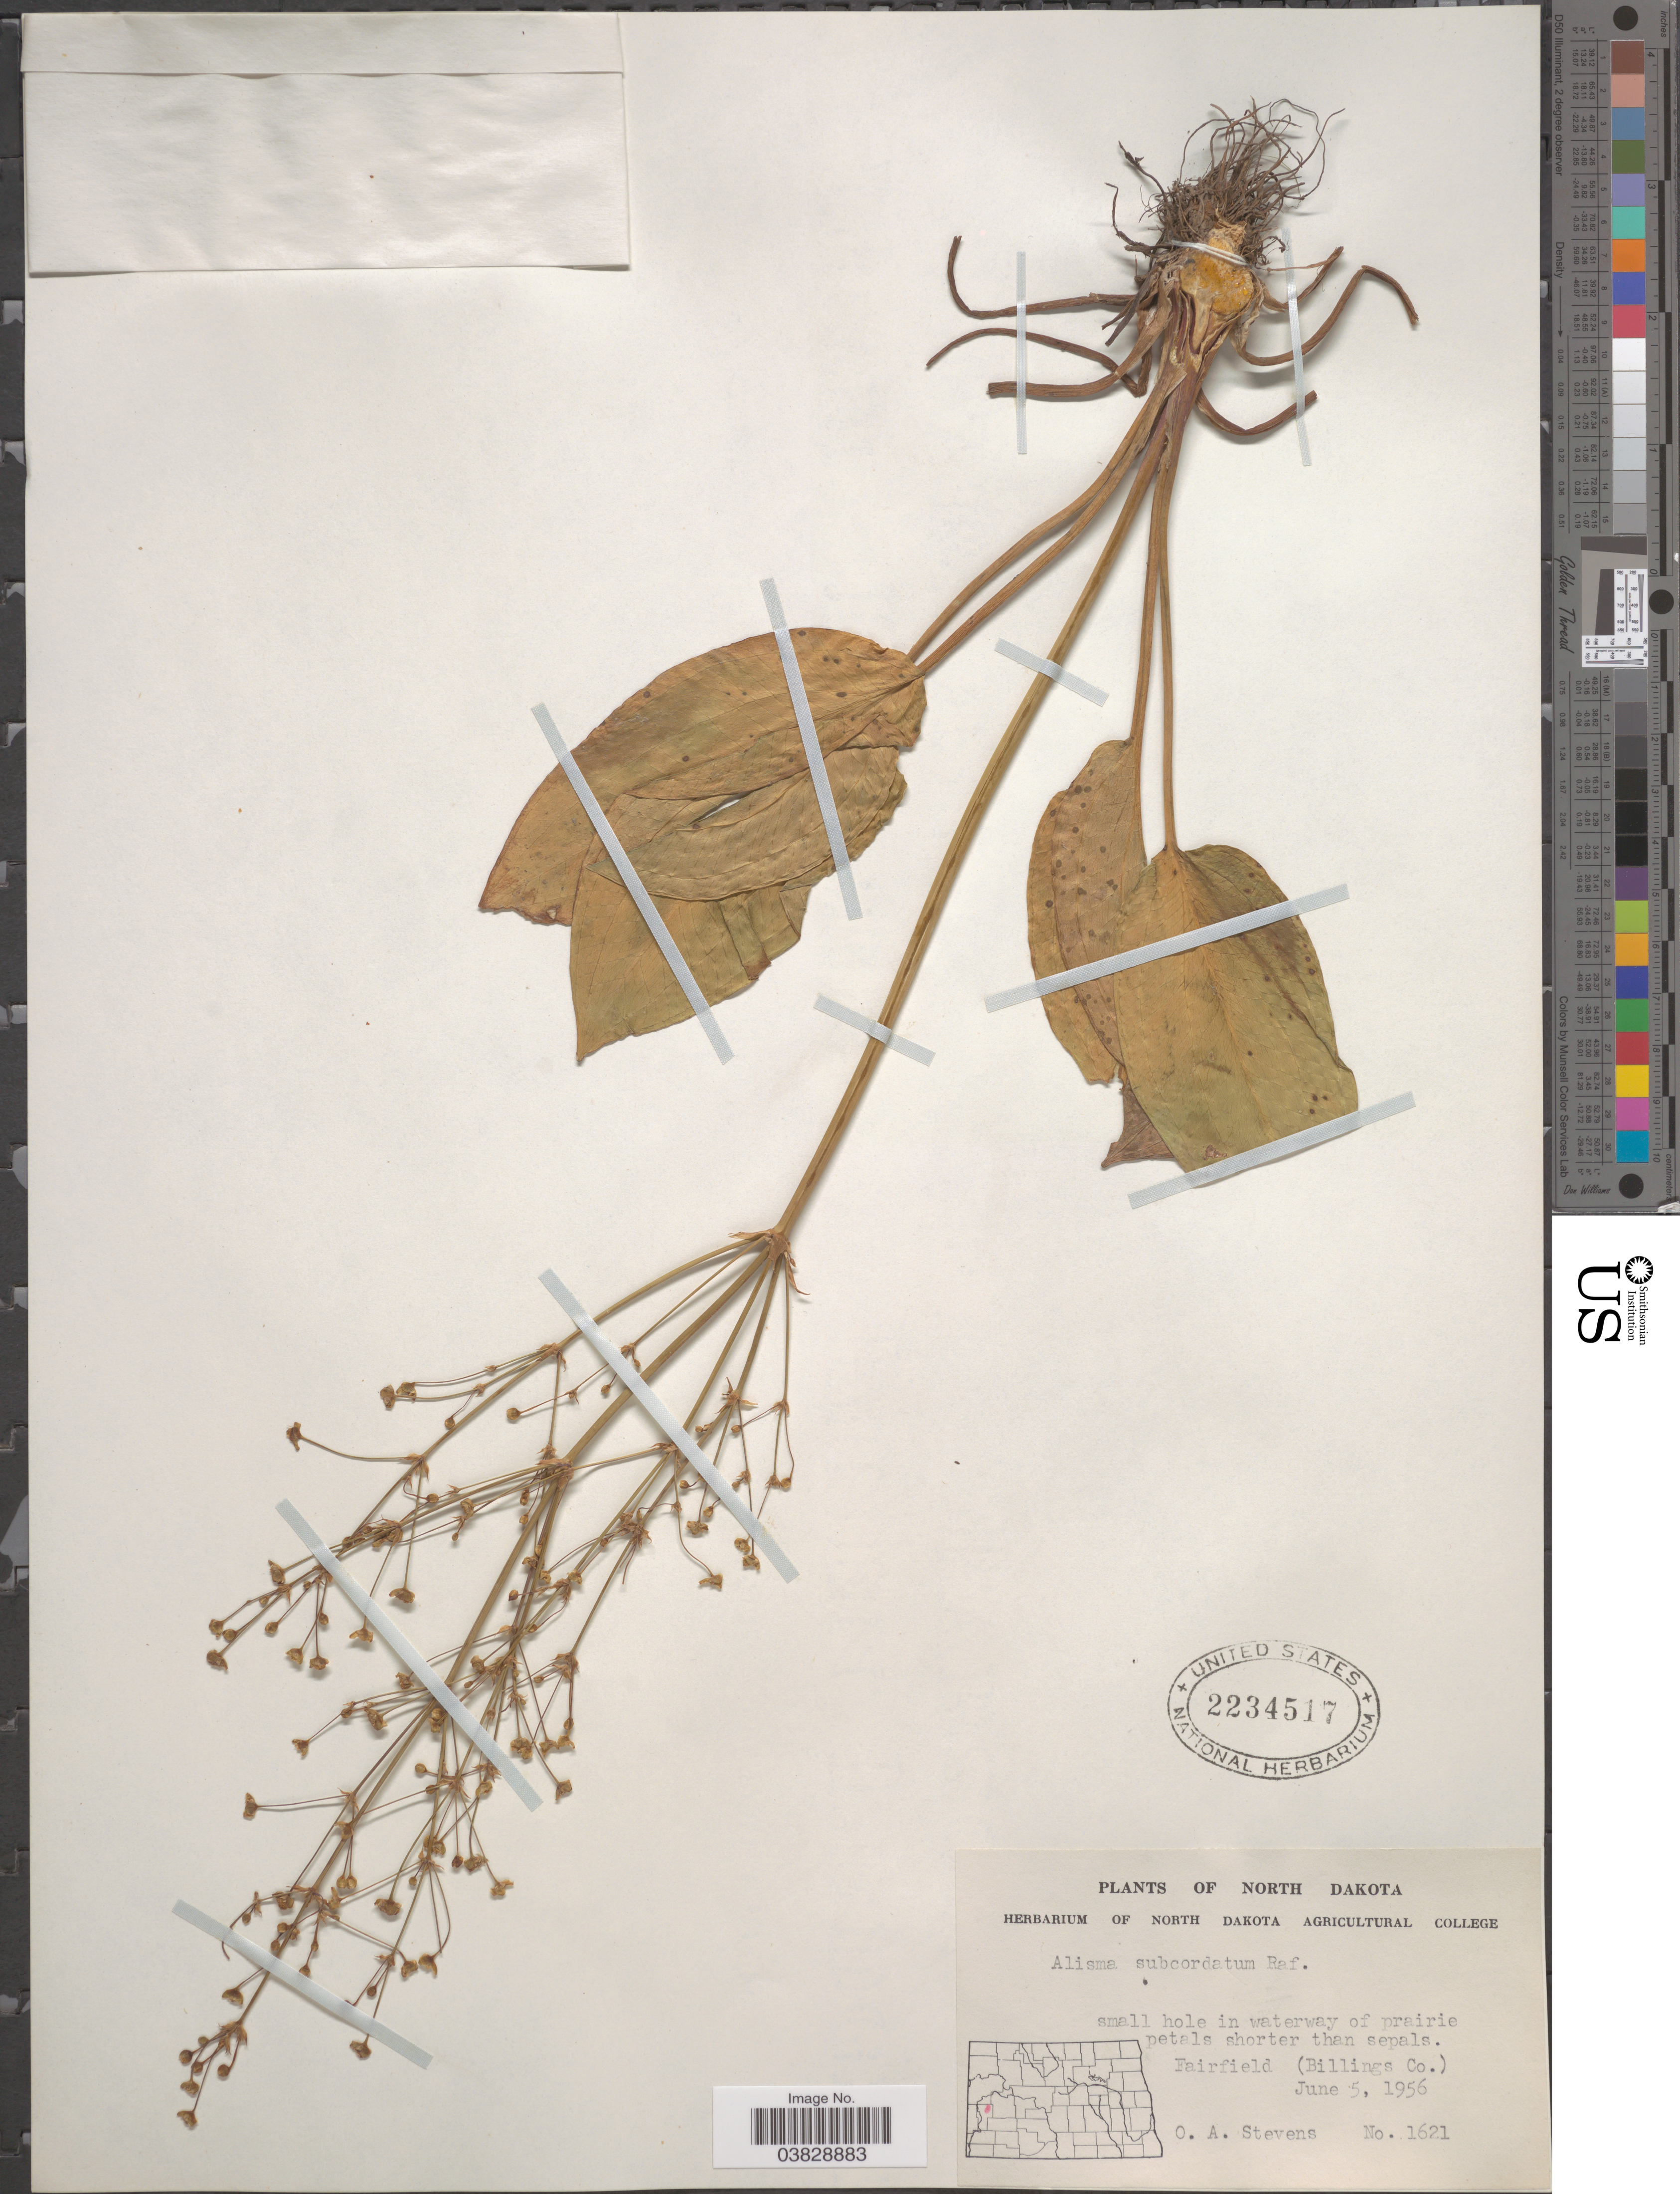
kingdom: Plantae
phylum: Tracheophyta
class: Liliopsida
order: Alismatales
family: Alismataceae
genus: Alisma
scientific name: Alisma plantago-aquatica var. americanum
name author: L.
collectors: O. A. Stevens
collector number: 1621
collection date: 1956-06-05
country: United States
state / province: North Dakota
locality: Small hole in waterway of prairie. Fairfield (Billings Co.).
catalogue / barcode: US 2234517